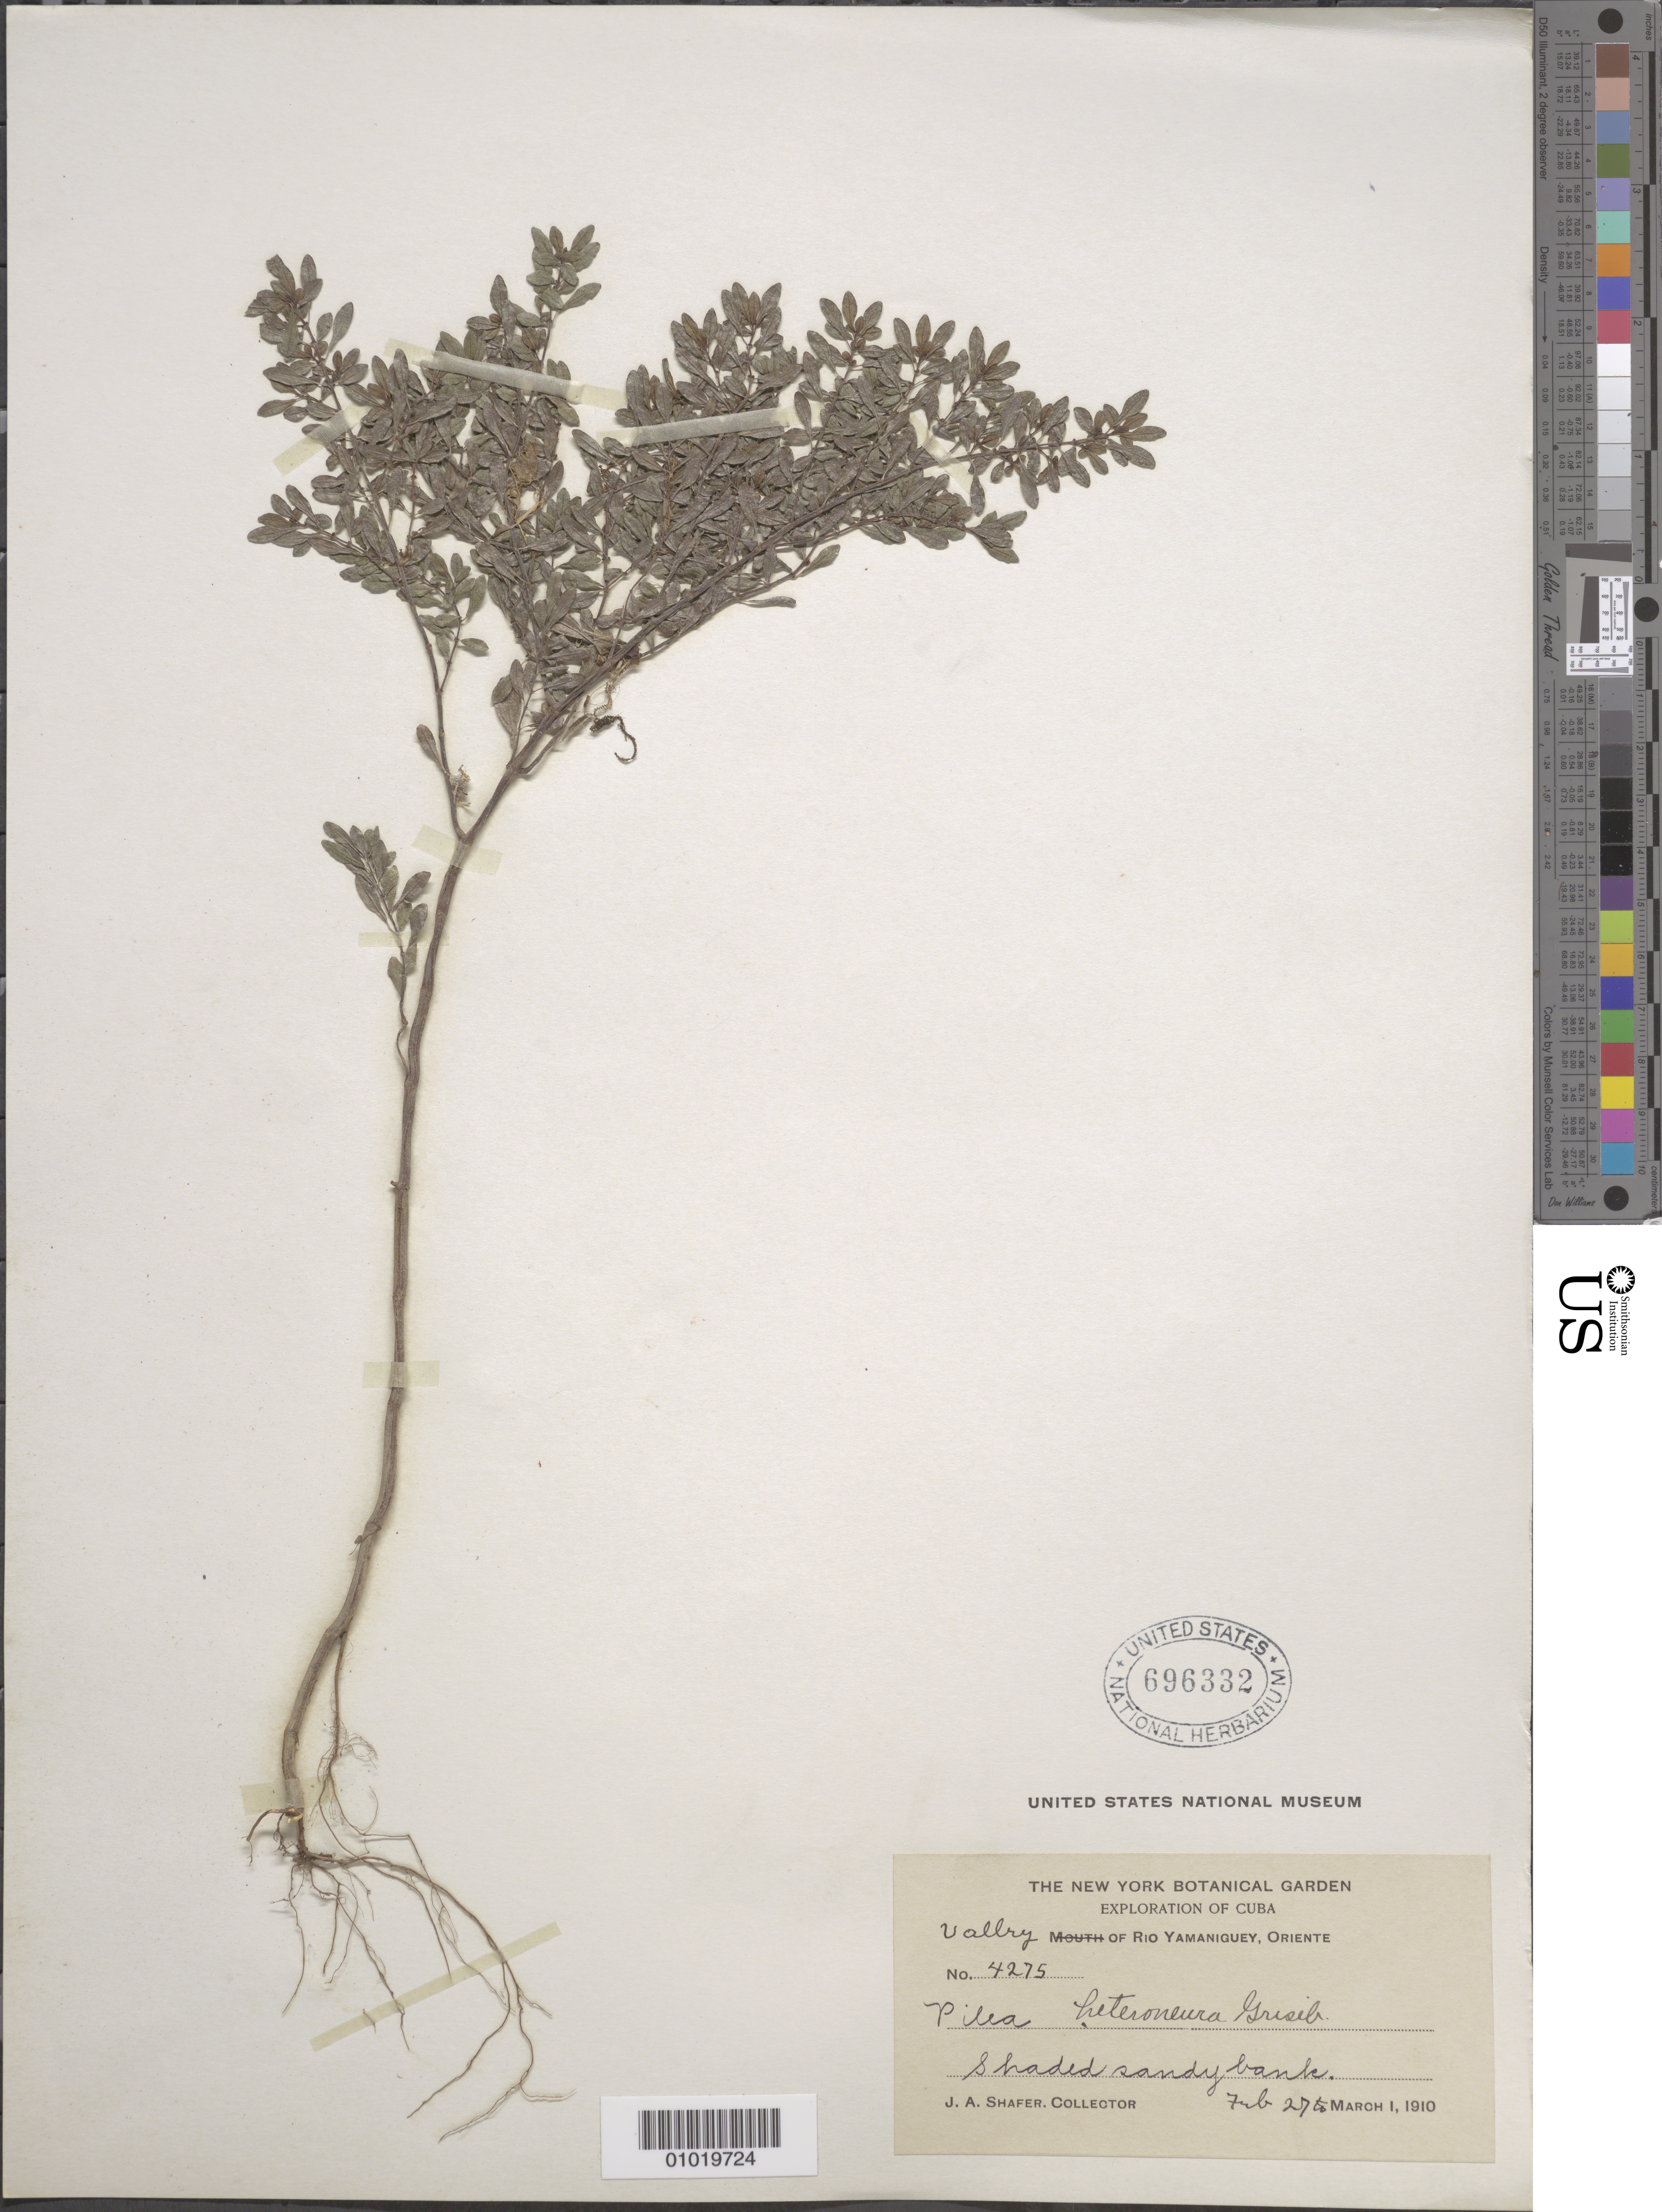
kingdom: Plantae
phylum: Tracheophyta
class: Magnoliopsida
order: Rosales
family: Urticaceae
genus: Pilea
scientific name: Pilea heteroneura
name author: Griseb.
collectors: J. A. Shafer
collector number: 4275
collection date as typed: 27 Feb 1910 to 01 Mar 1910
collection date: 1910-02-27/1910-03-01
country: Cuba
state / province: Guantánamo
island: Cuba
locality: Valley of Rio Yamaniguey, Oriente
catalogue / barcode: US 696332